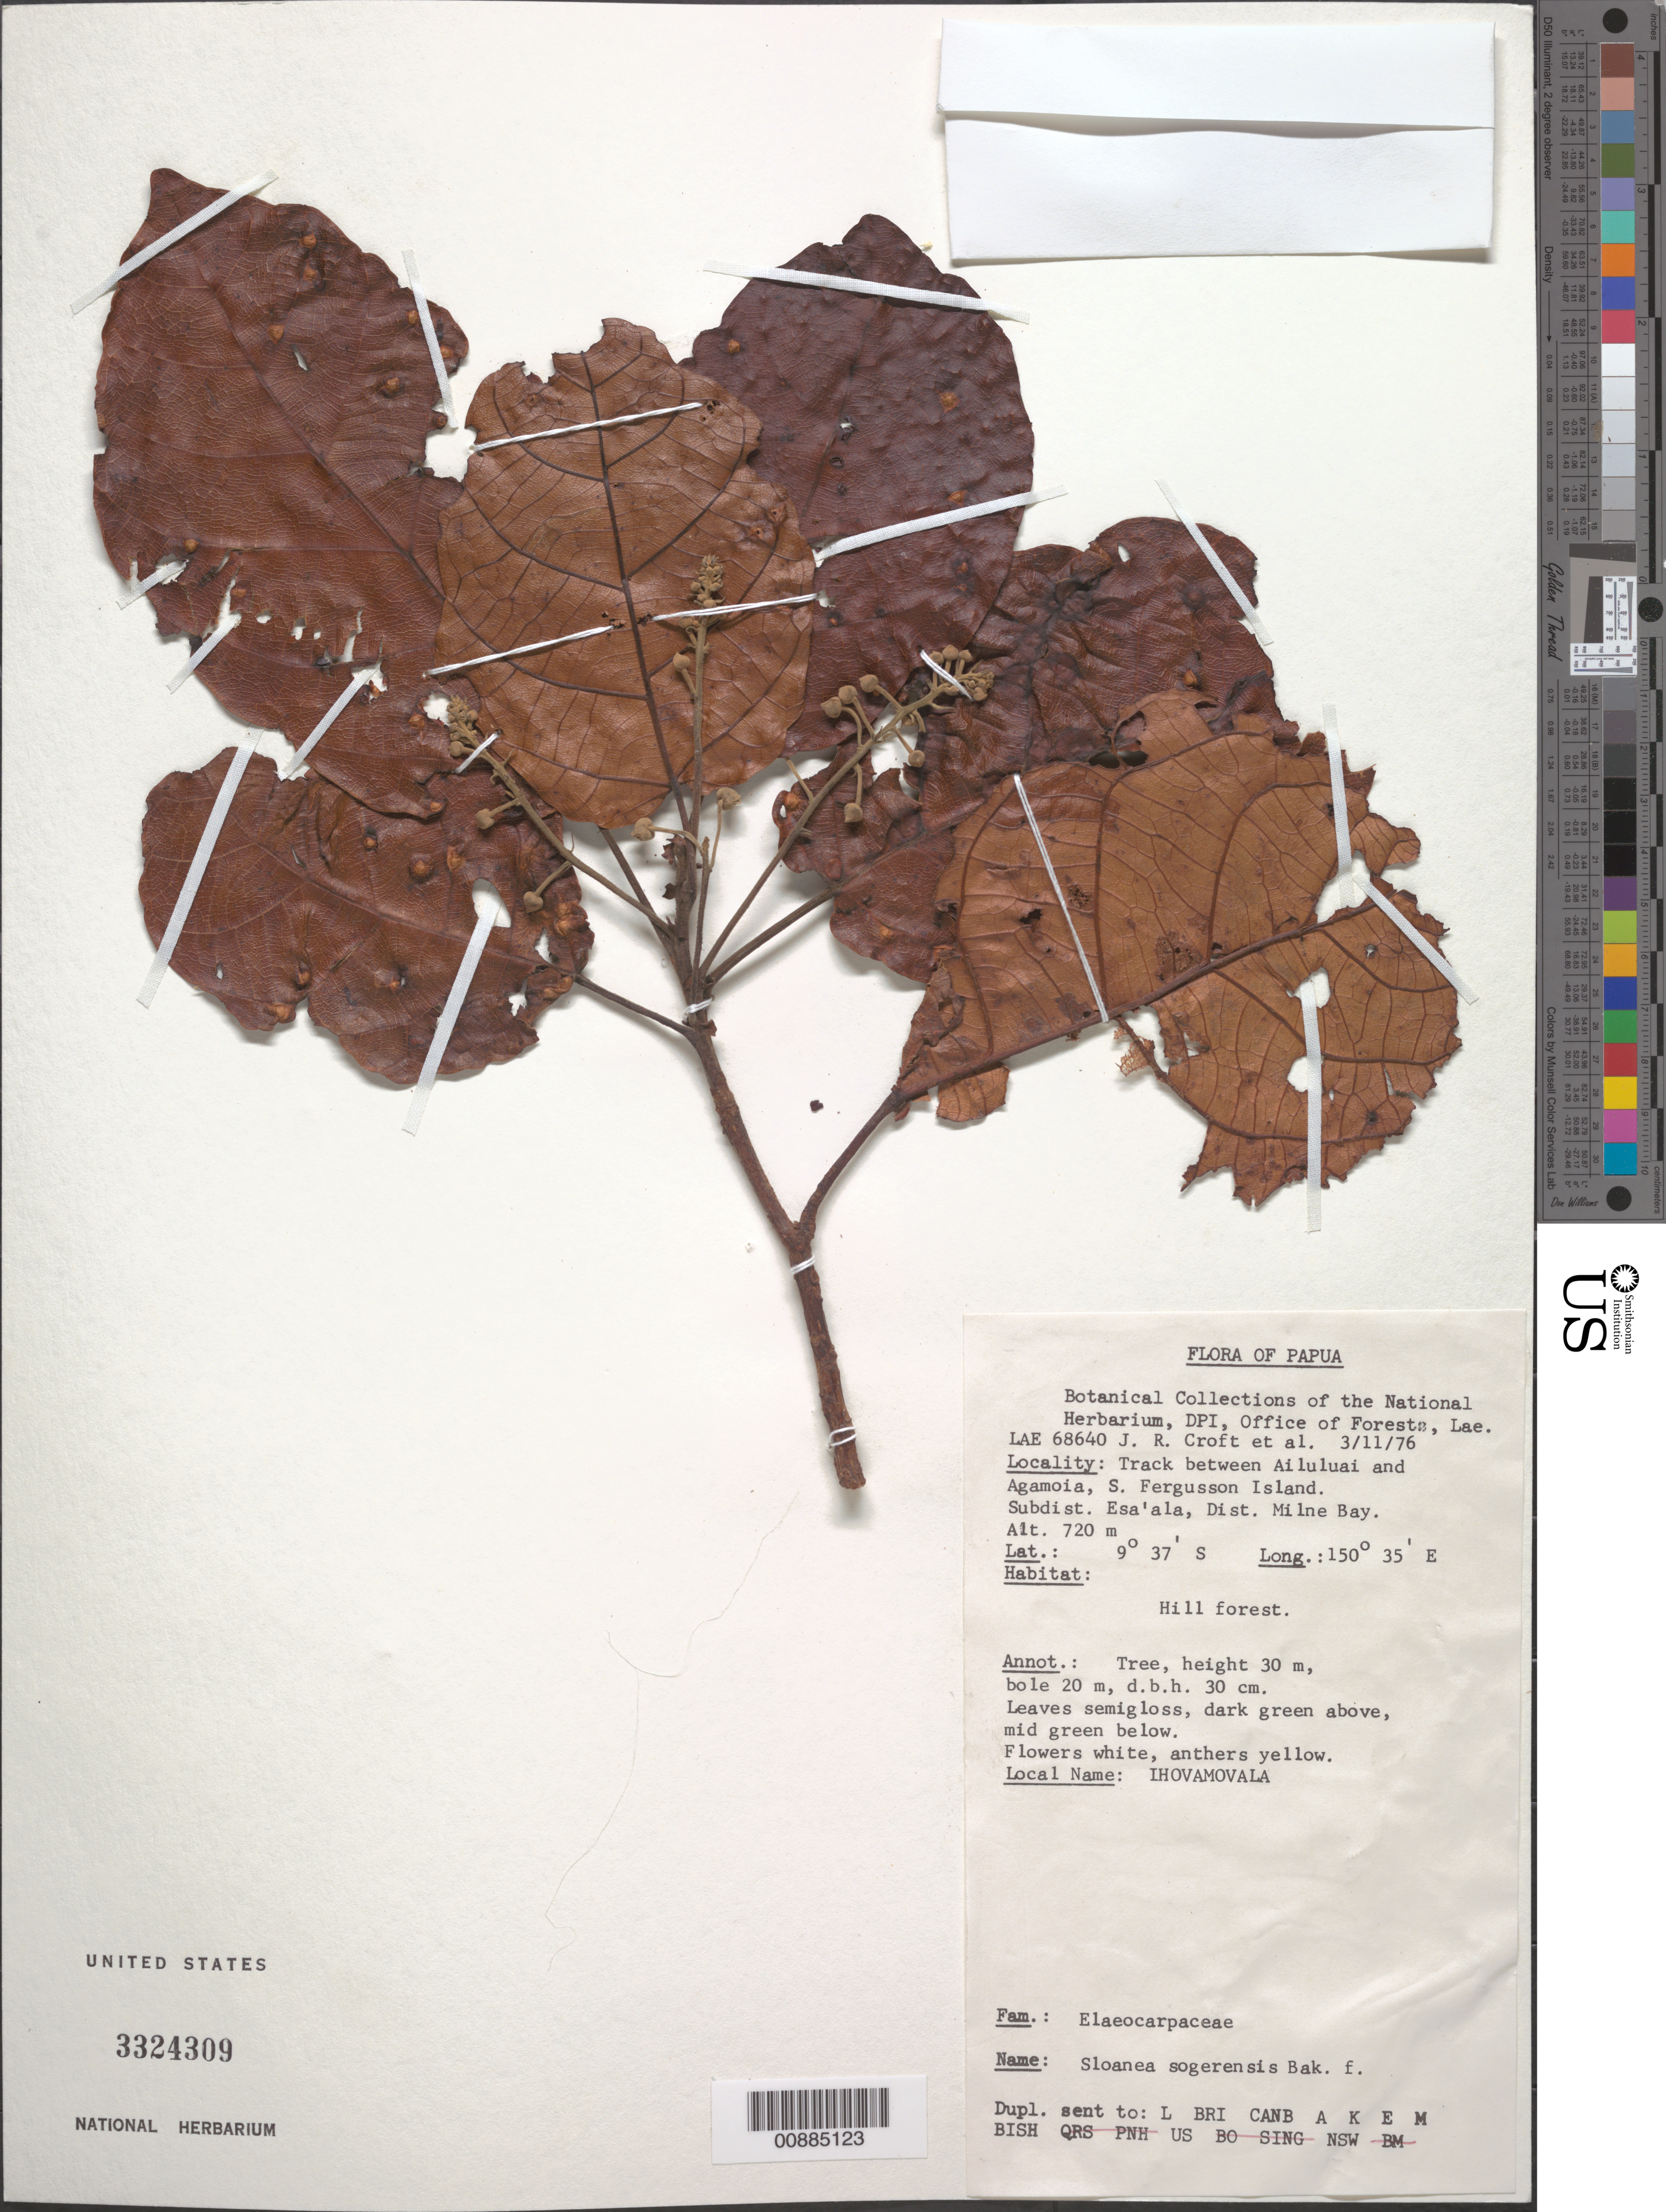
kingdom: Plantae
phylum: Tracheophyta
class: Magnoliopsida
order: Oxalidales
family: Elaeocarpaceae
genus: Sloanea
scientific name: Sloanea sogerensis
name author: Baker f.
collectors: J. R. Croft & et al.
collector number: LAE 68640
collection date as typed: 11 Mar 1976 or 03 Nov 1976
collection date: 1976-03-11 or 1976-11-03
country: Papua New Guinea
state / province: Milne Bay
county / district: esa'ala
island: New Guinea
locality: S. Fergusson Island. Track between Ailuluai and Agamoia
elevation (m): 720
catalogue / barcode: US 3324309